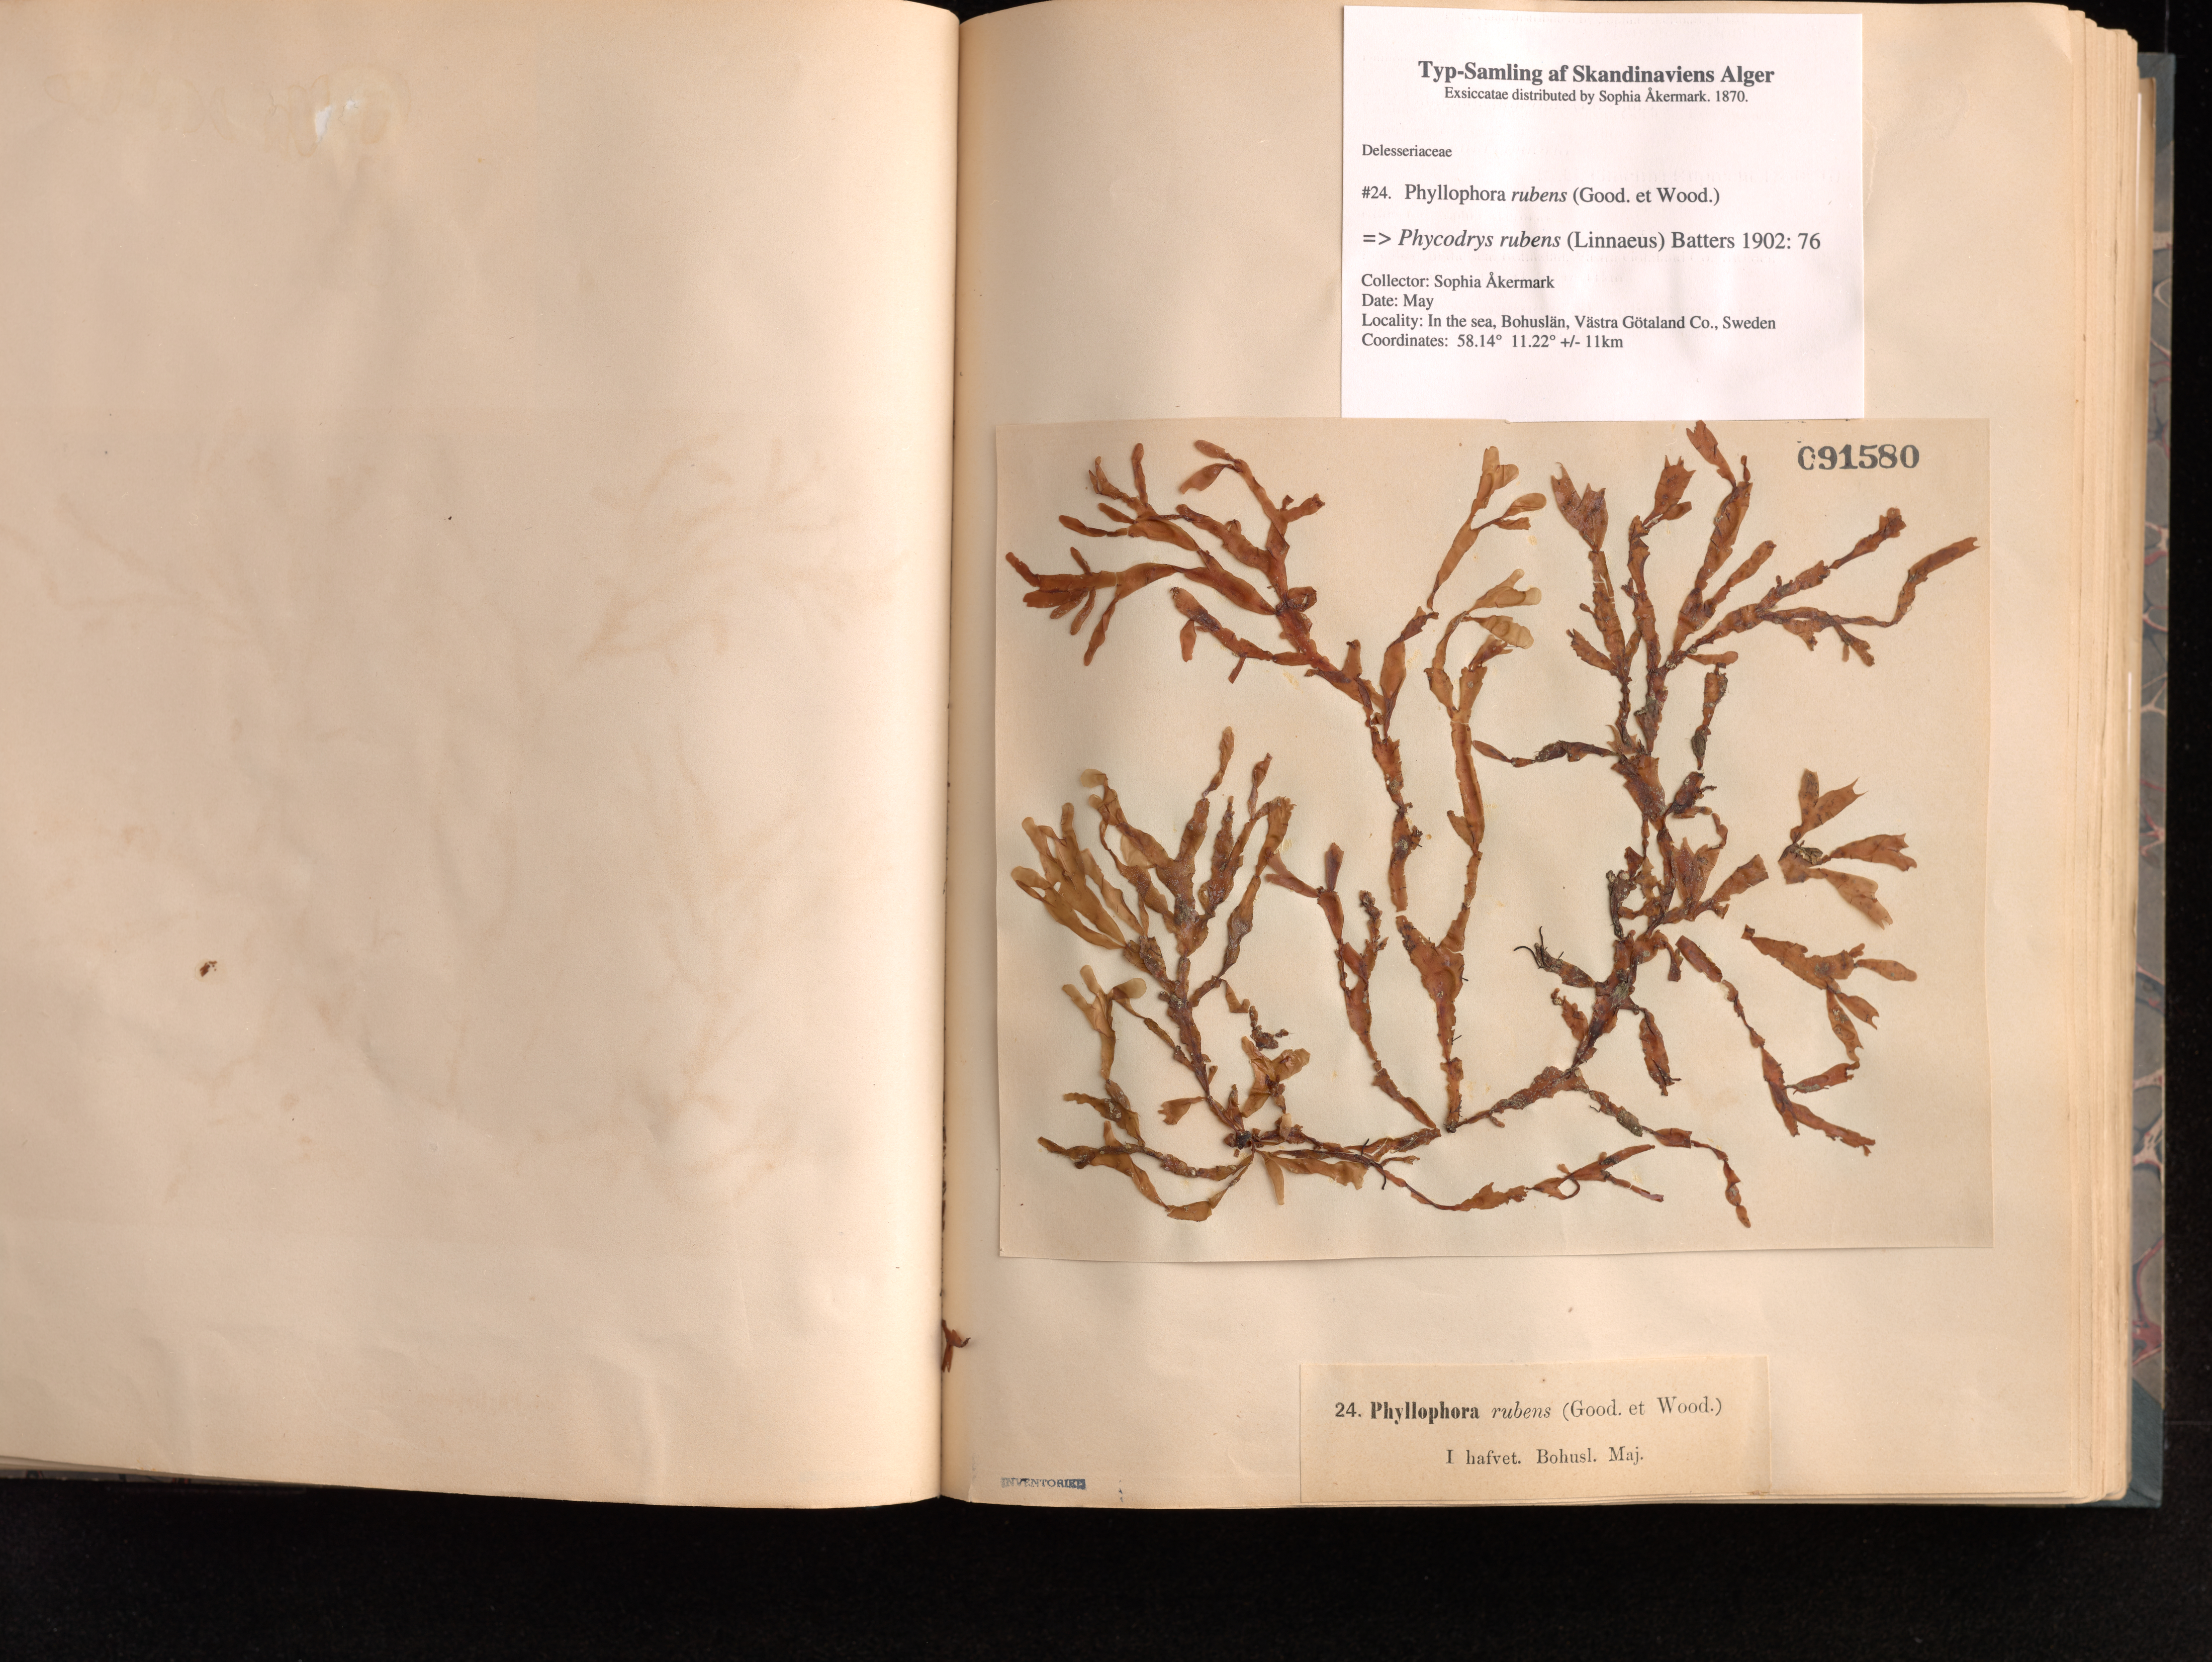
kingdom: Plantae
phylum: Rhodophyta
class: Florideophyceae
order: Ceramiales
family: Delesseriaceae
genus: Phycodrys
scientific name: Phycodrys rubens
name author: (L.) Batters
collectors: S. Akermark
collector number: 24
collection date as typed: May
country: Sweden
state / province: Västra Götaland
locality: Bohuslan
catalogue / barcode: US 91580